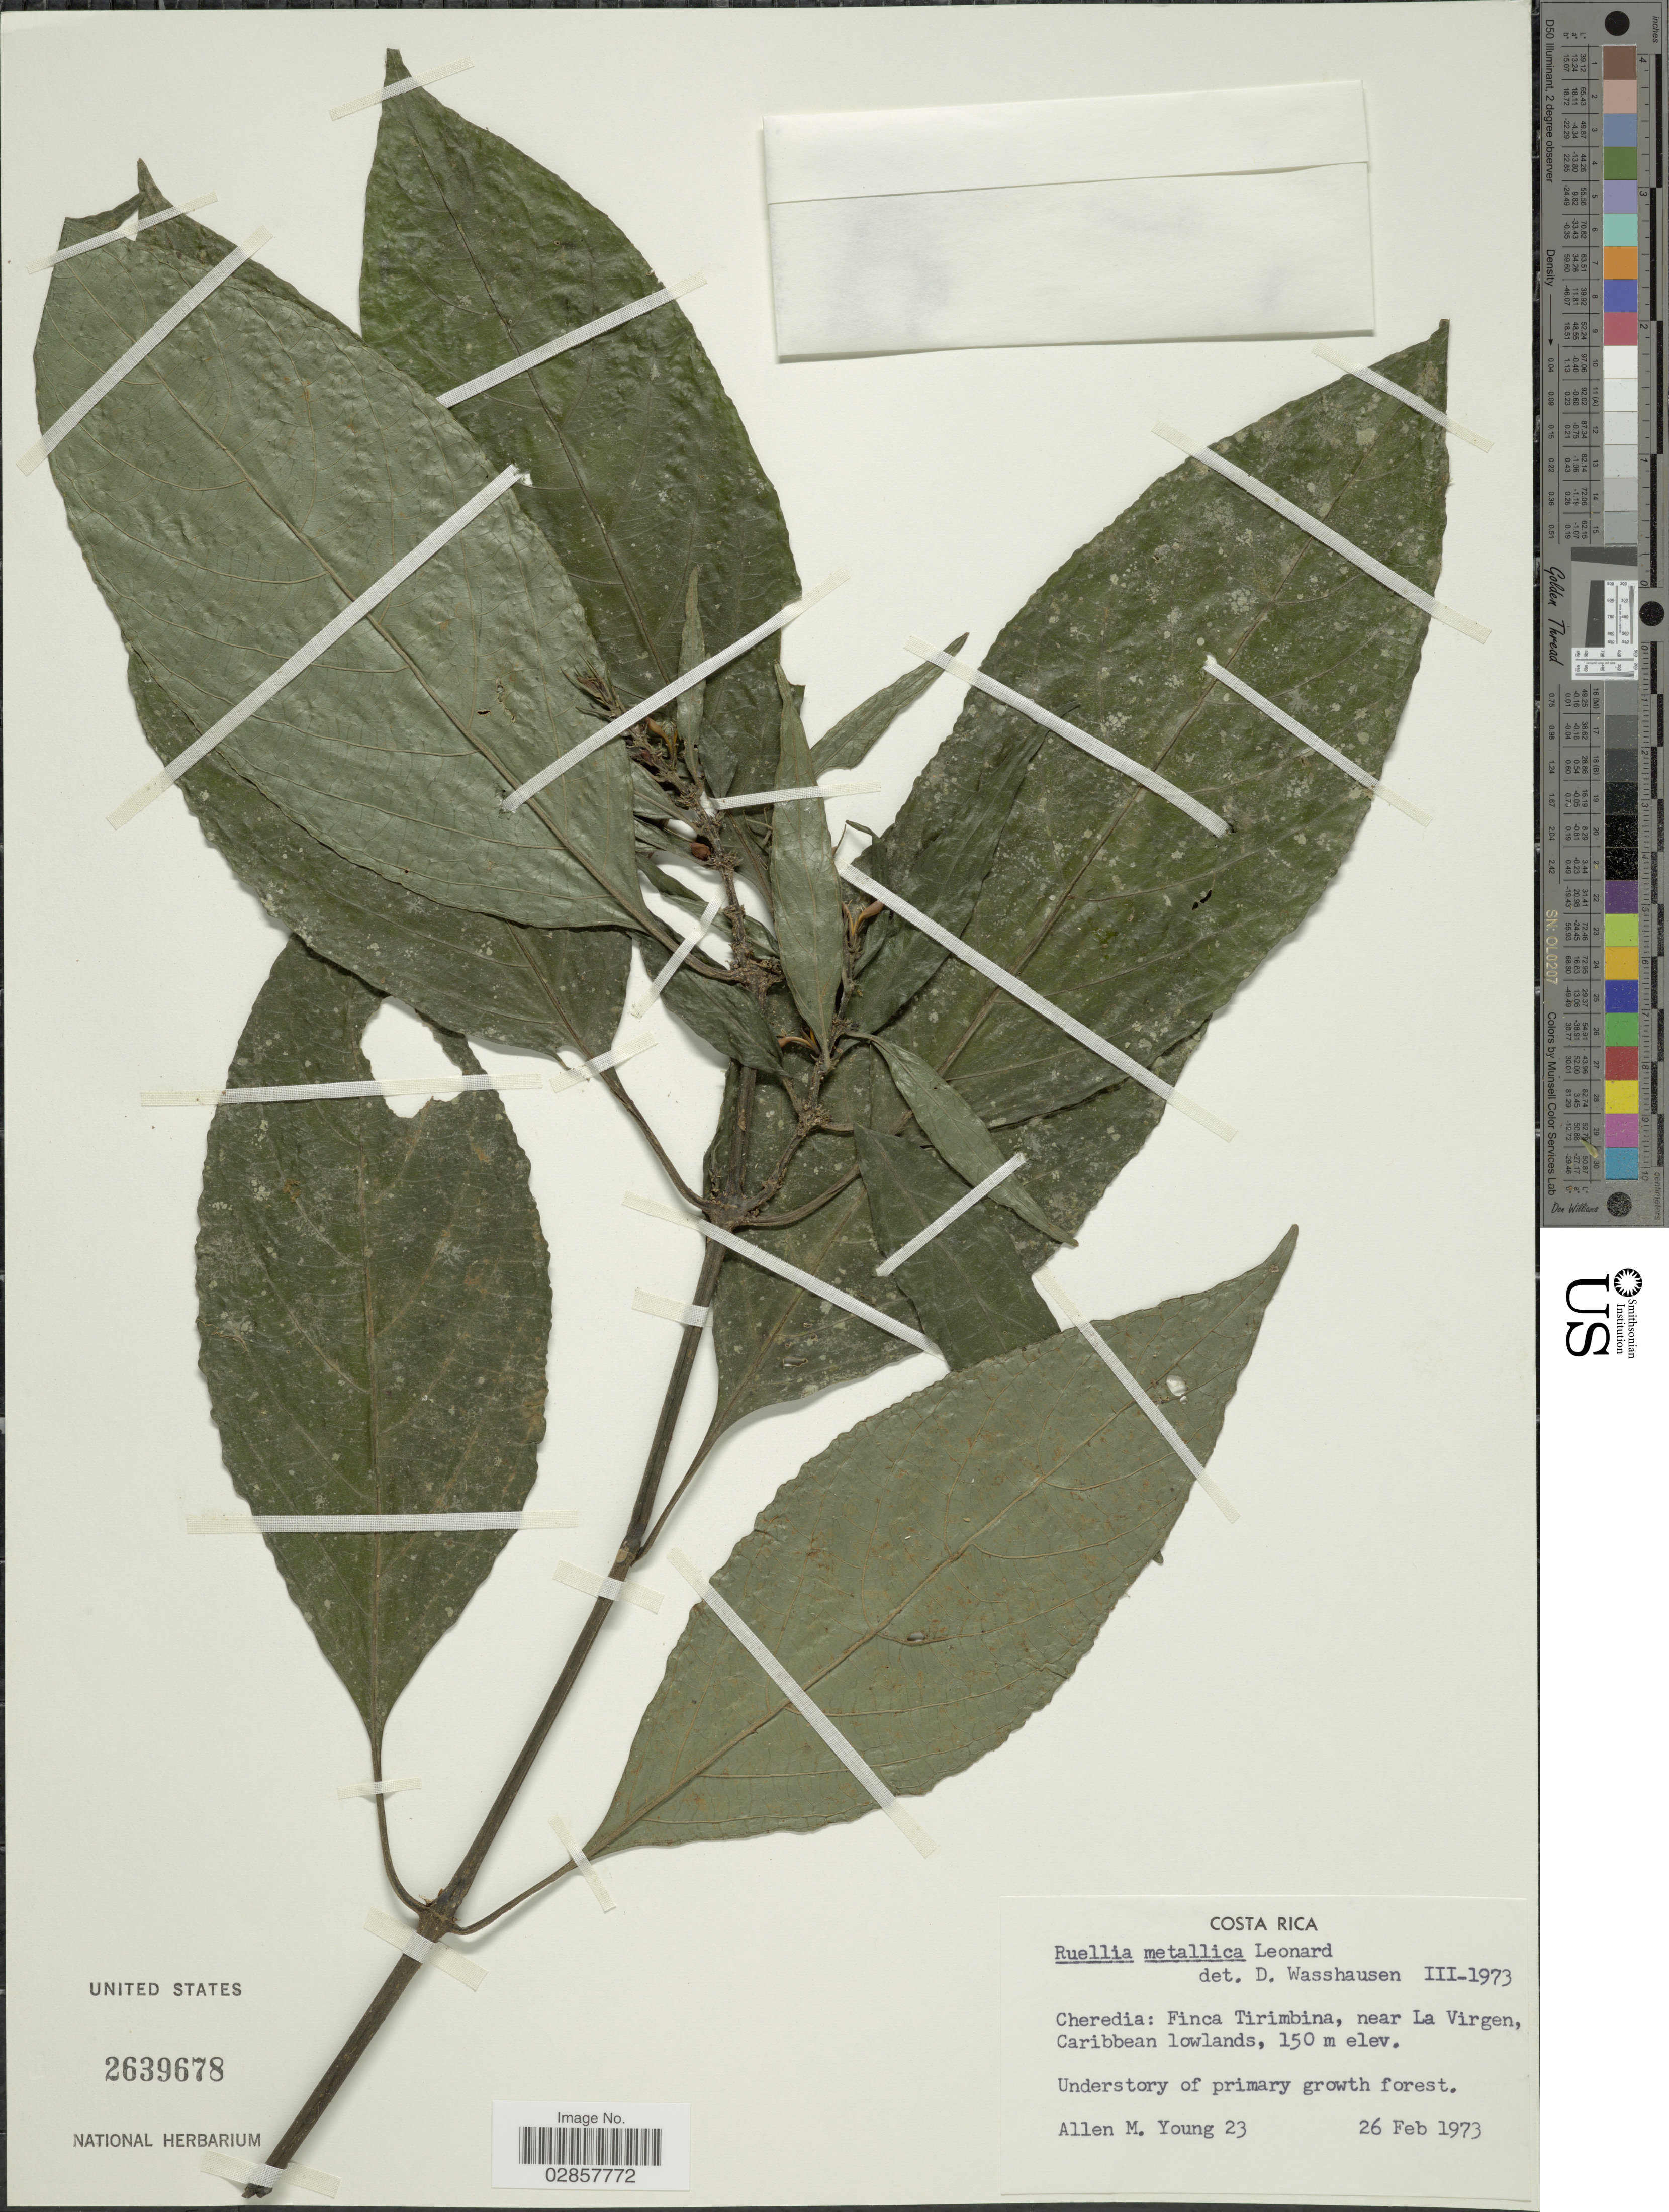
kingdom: Plantae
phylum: Tracheophyta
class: Magnoliopsida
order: Lamiales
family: Acanthaceae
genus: Ruellia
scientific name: Ruellia metallica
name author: Leonard in Standl.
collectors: A. Young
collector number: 23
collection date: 1973-02-26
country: Costa Rica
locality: Cheredia: Finca Tirimbina, near La Virgen, Caribbean lowlands.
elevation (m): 150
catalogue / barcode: US 2639678